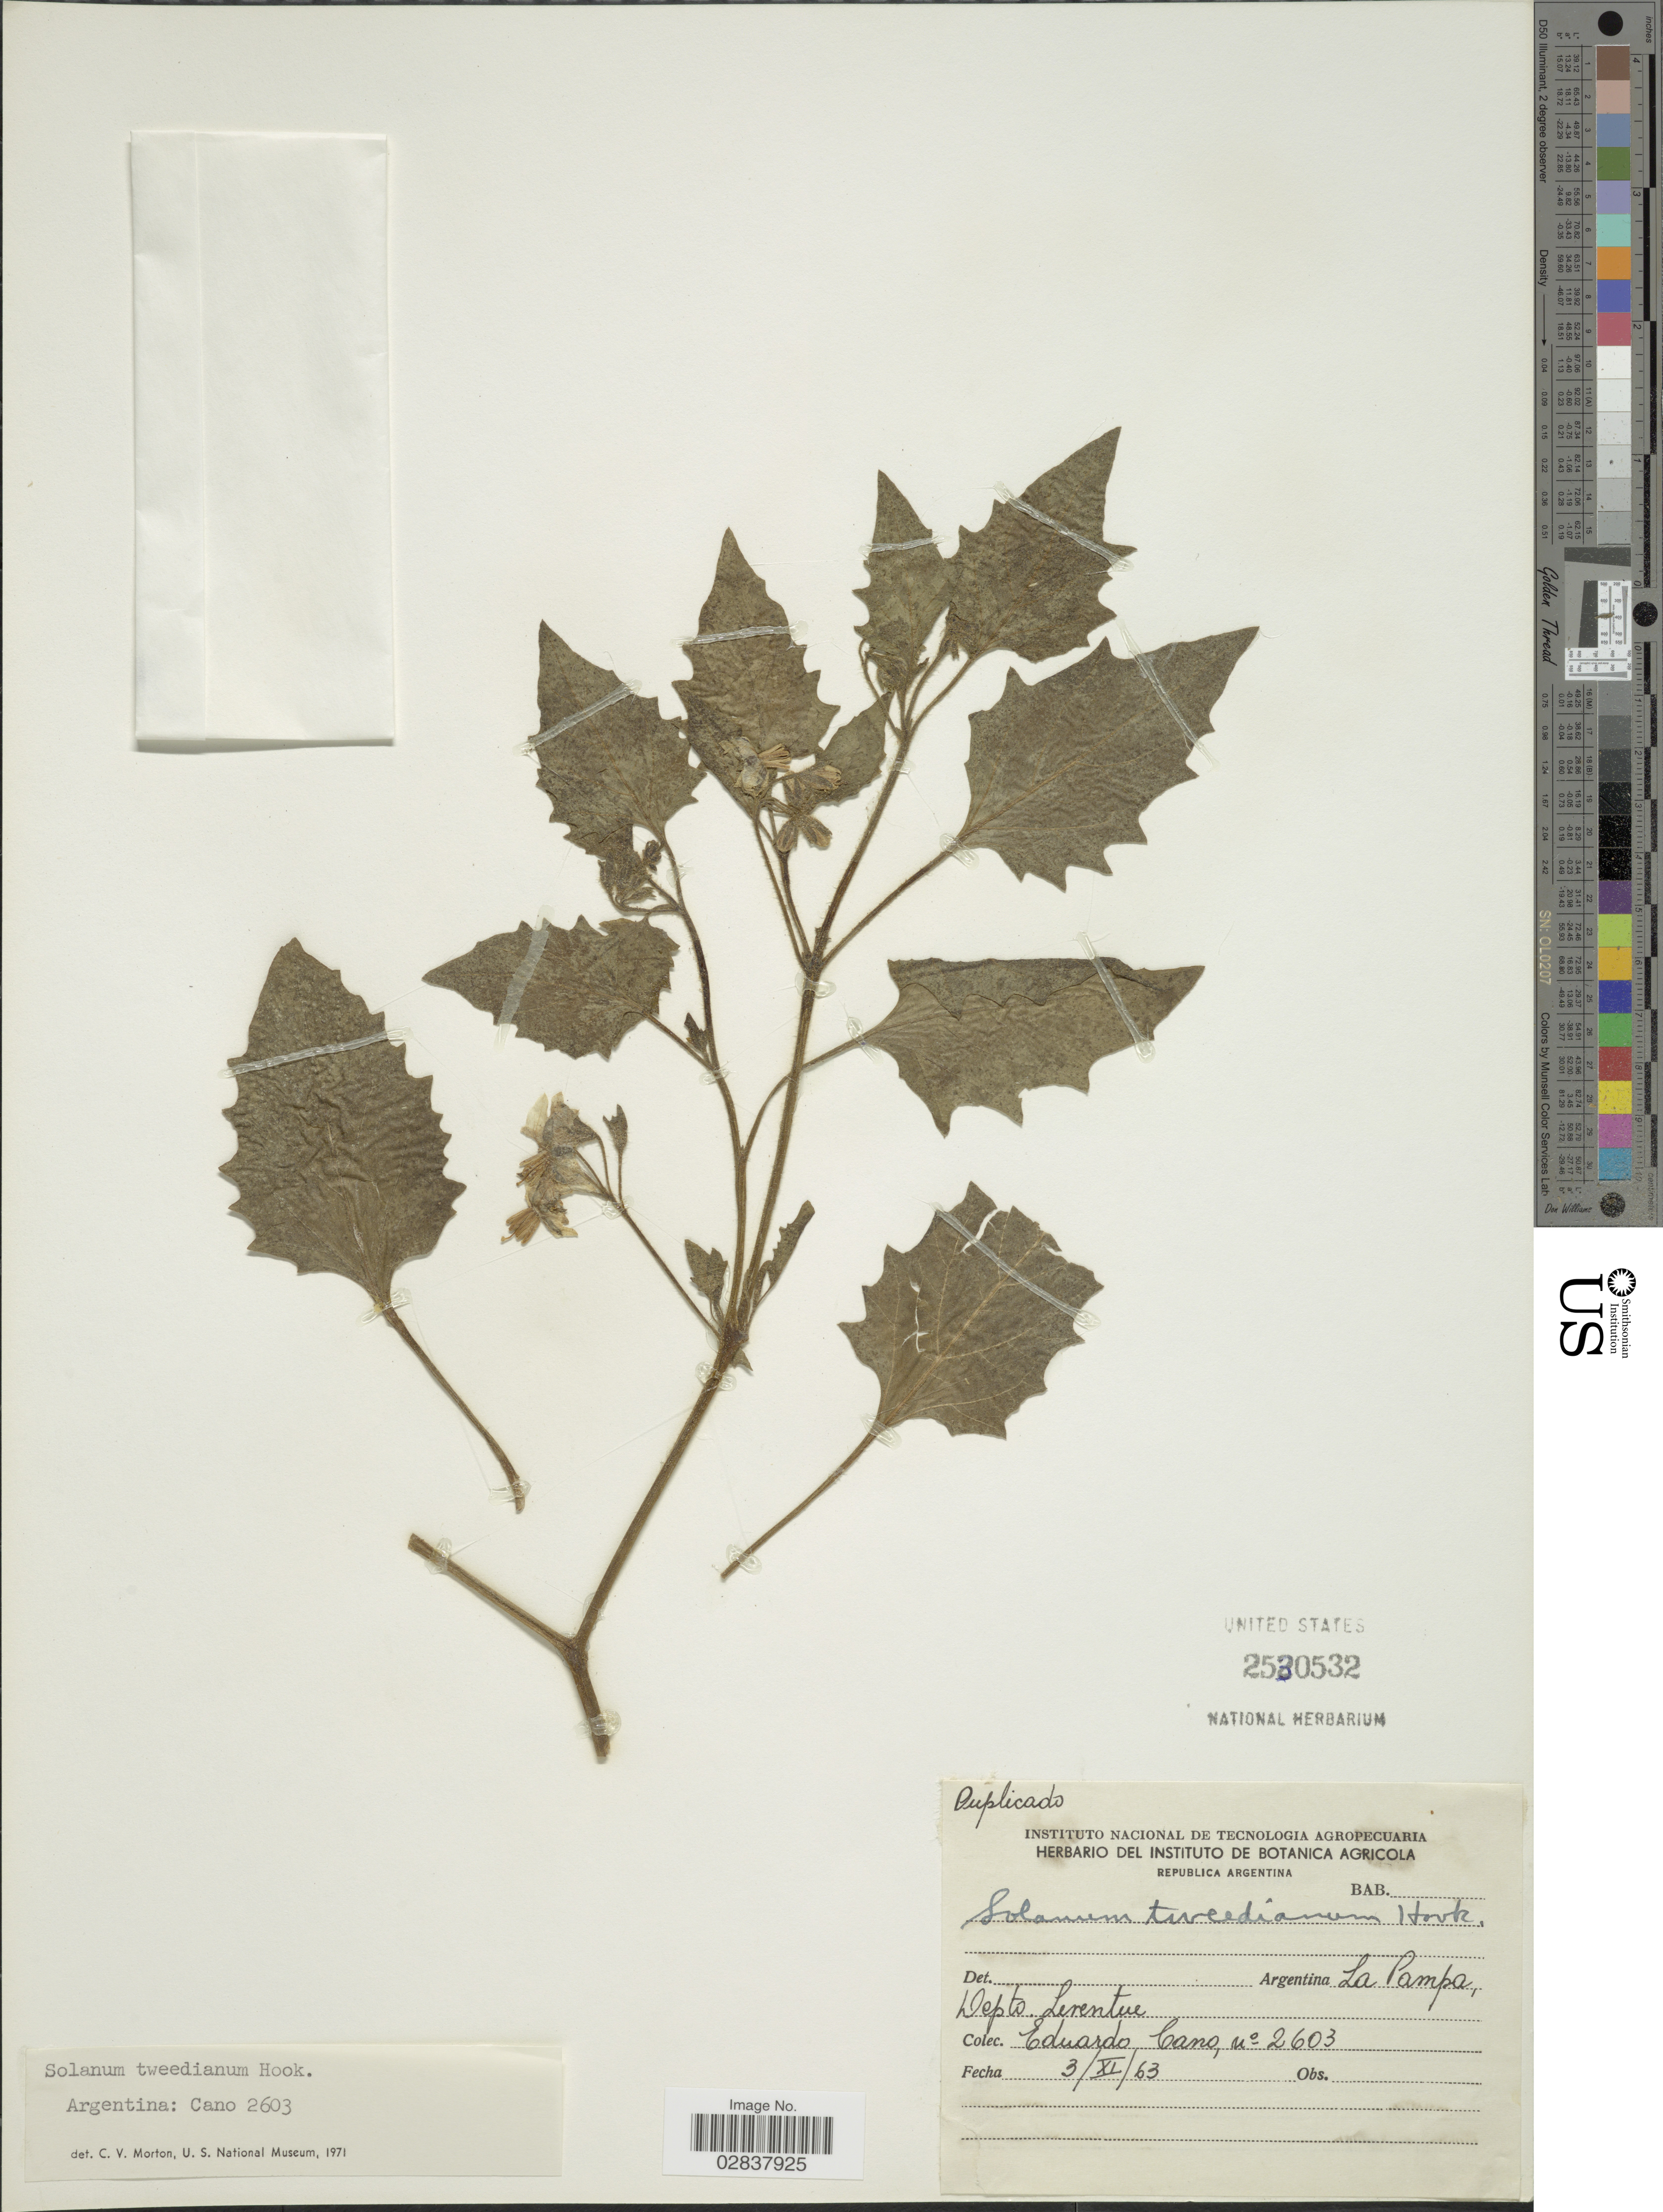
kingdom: Plantae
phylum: Tracheophyta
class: Magnoliopsida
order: Solanales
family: Solanaceae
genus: Solanum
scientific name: Solanum tweedianum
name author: Hook.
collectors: E. Cano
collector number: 2603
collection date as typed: Transcribed d/m/y: 3/11/63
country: Argentina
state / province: La Pampa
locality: Depto. Leventue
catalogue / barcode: US 2530532